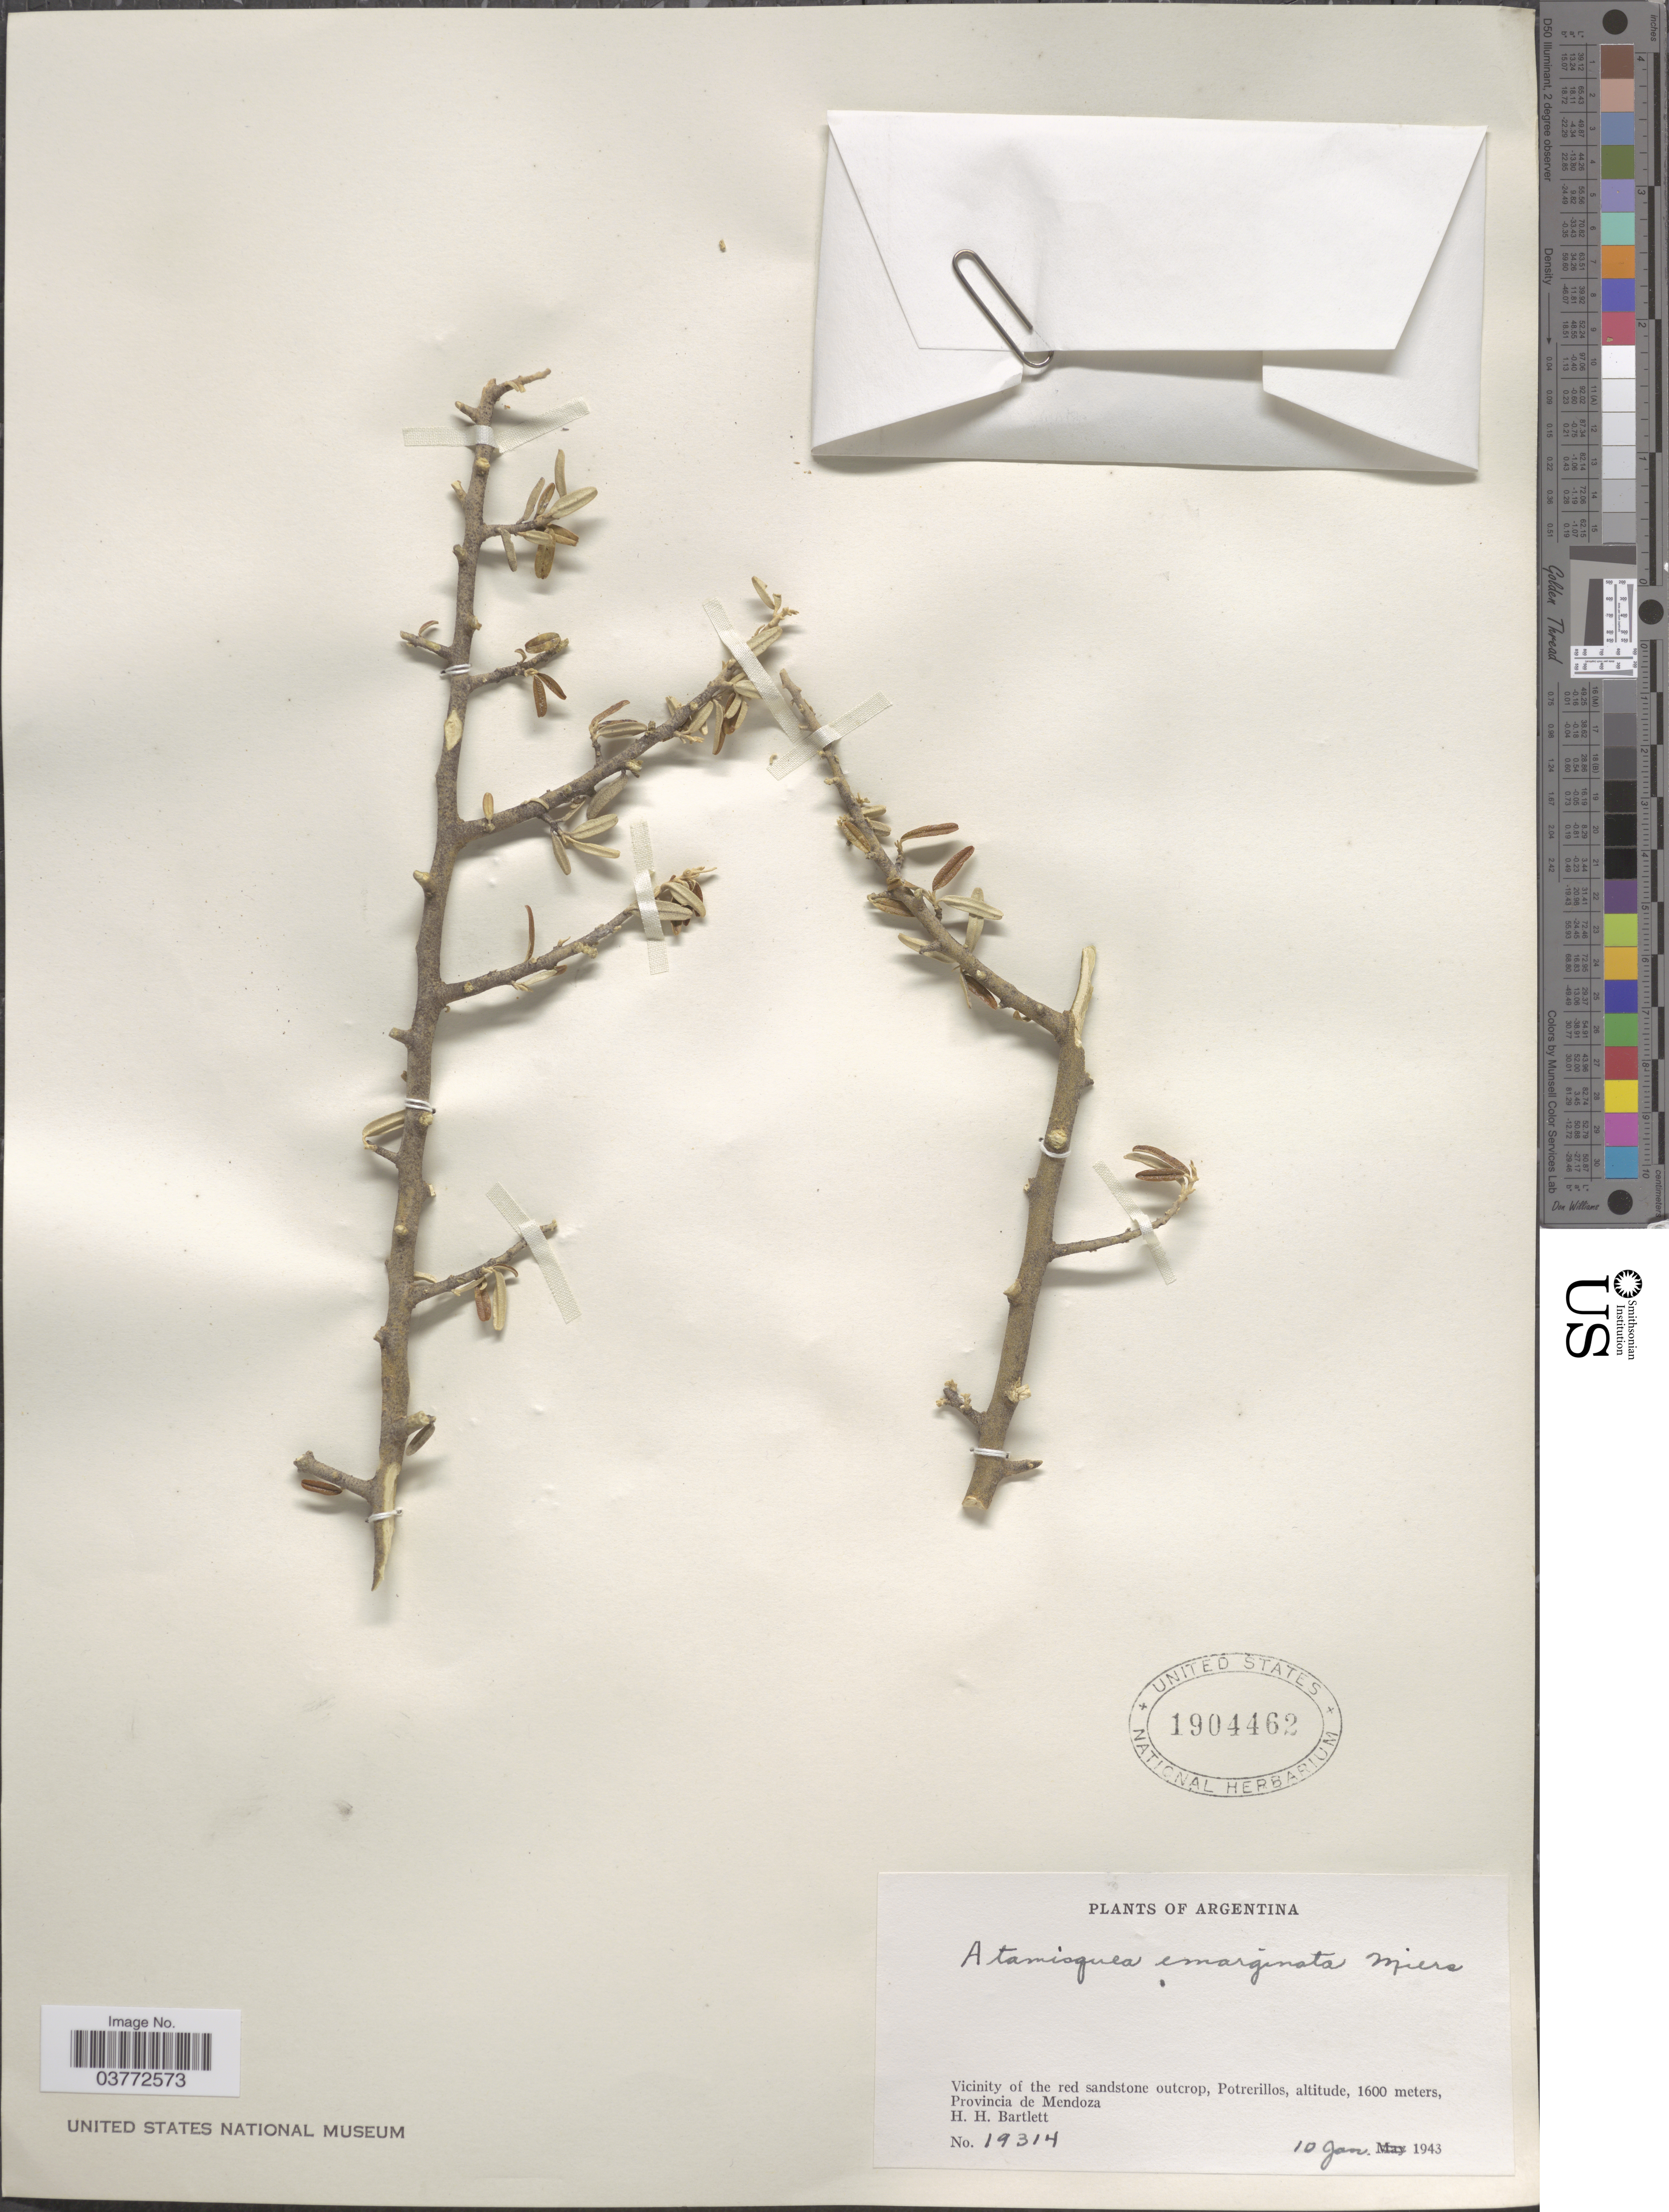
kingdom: Plantae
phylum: Tracheophyta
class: Magnoliopsida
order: Brassicales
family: Capparaceae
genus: Atamisquea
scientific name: Atamisquea emarginata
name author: Miers ex Hook. & Arn.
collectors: H. H. Bartlett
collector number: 19314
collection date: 1943-01-10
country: Argentina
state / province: Mendoza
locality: Vicinity of the red sandstone outcrop, Potrerillos.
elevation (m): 1600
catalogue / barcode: US 1904462